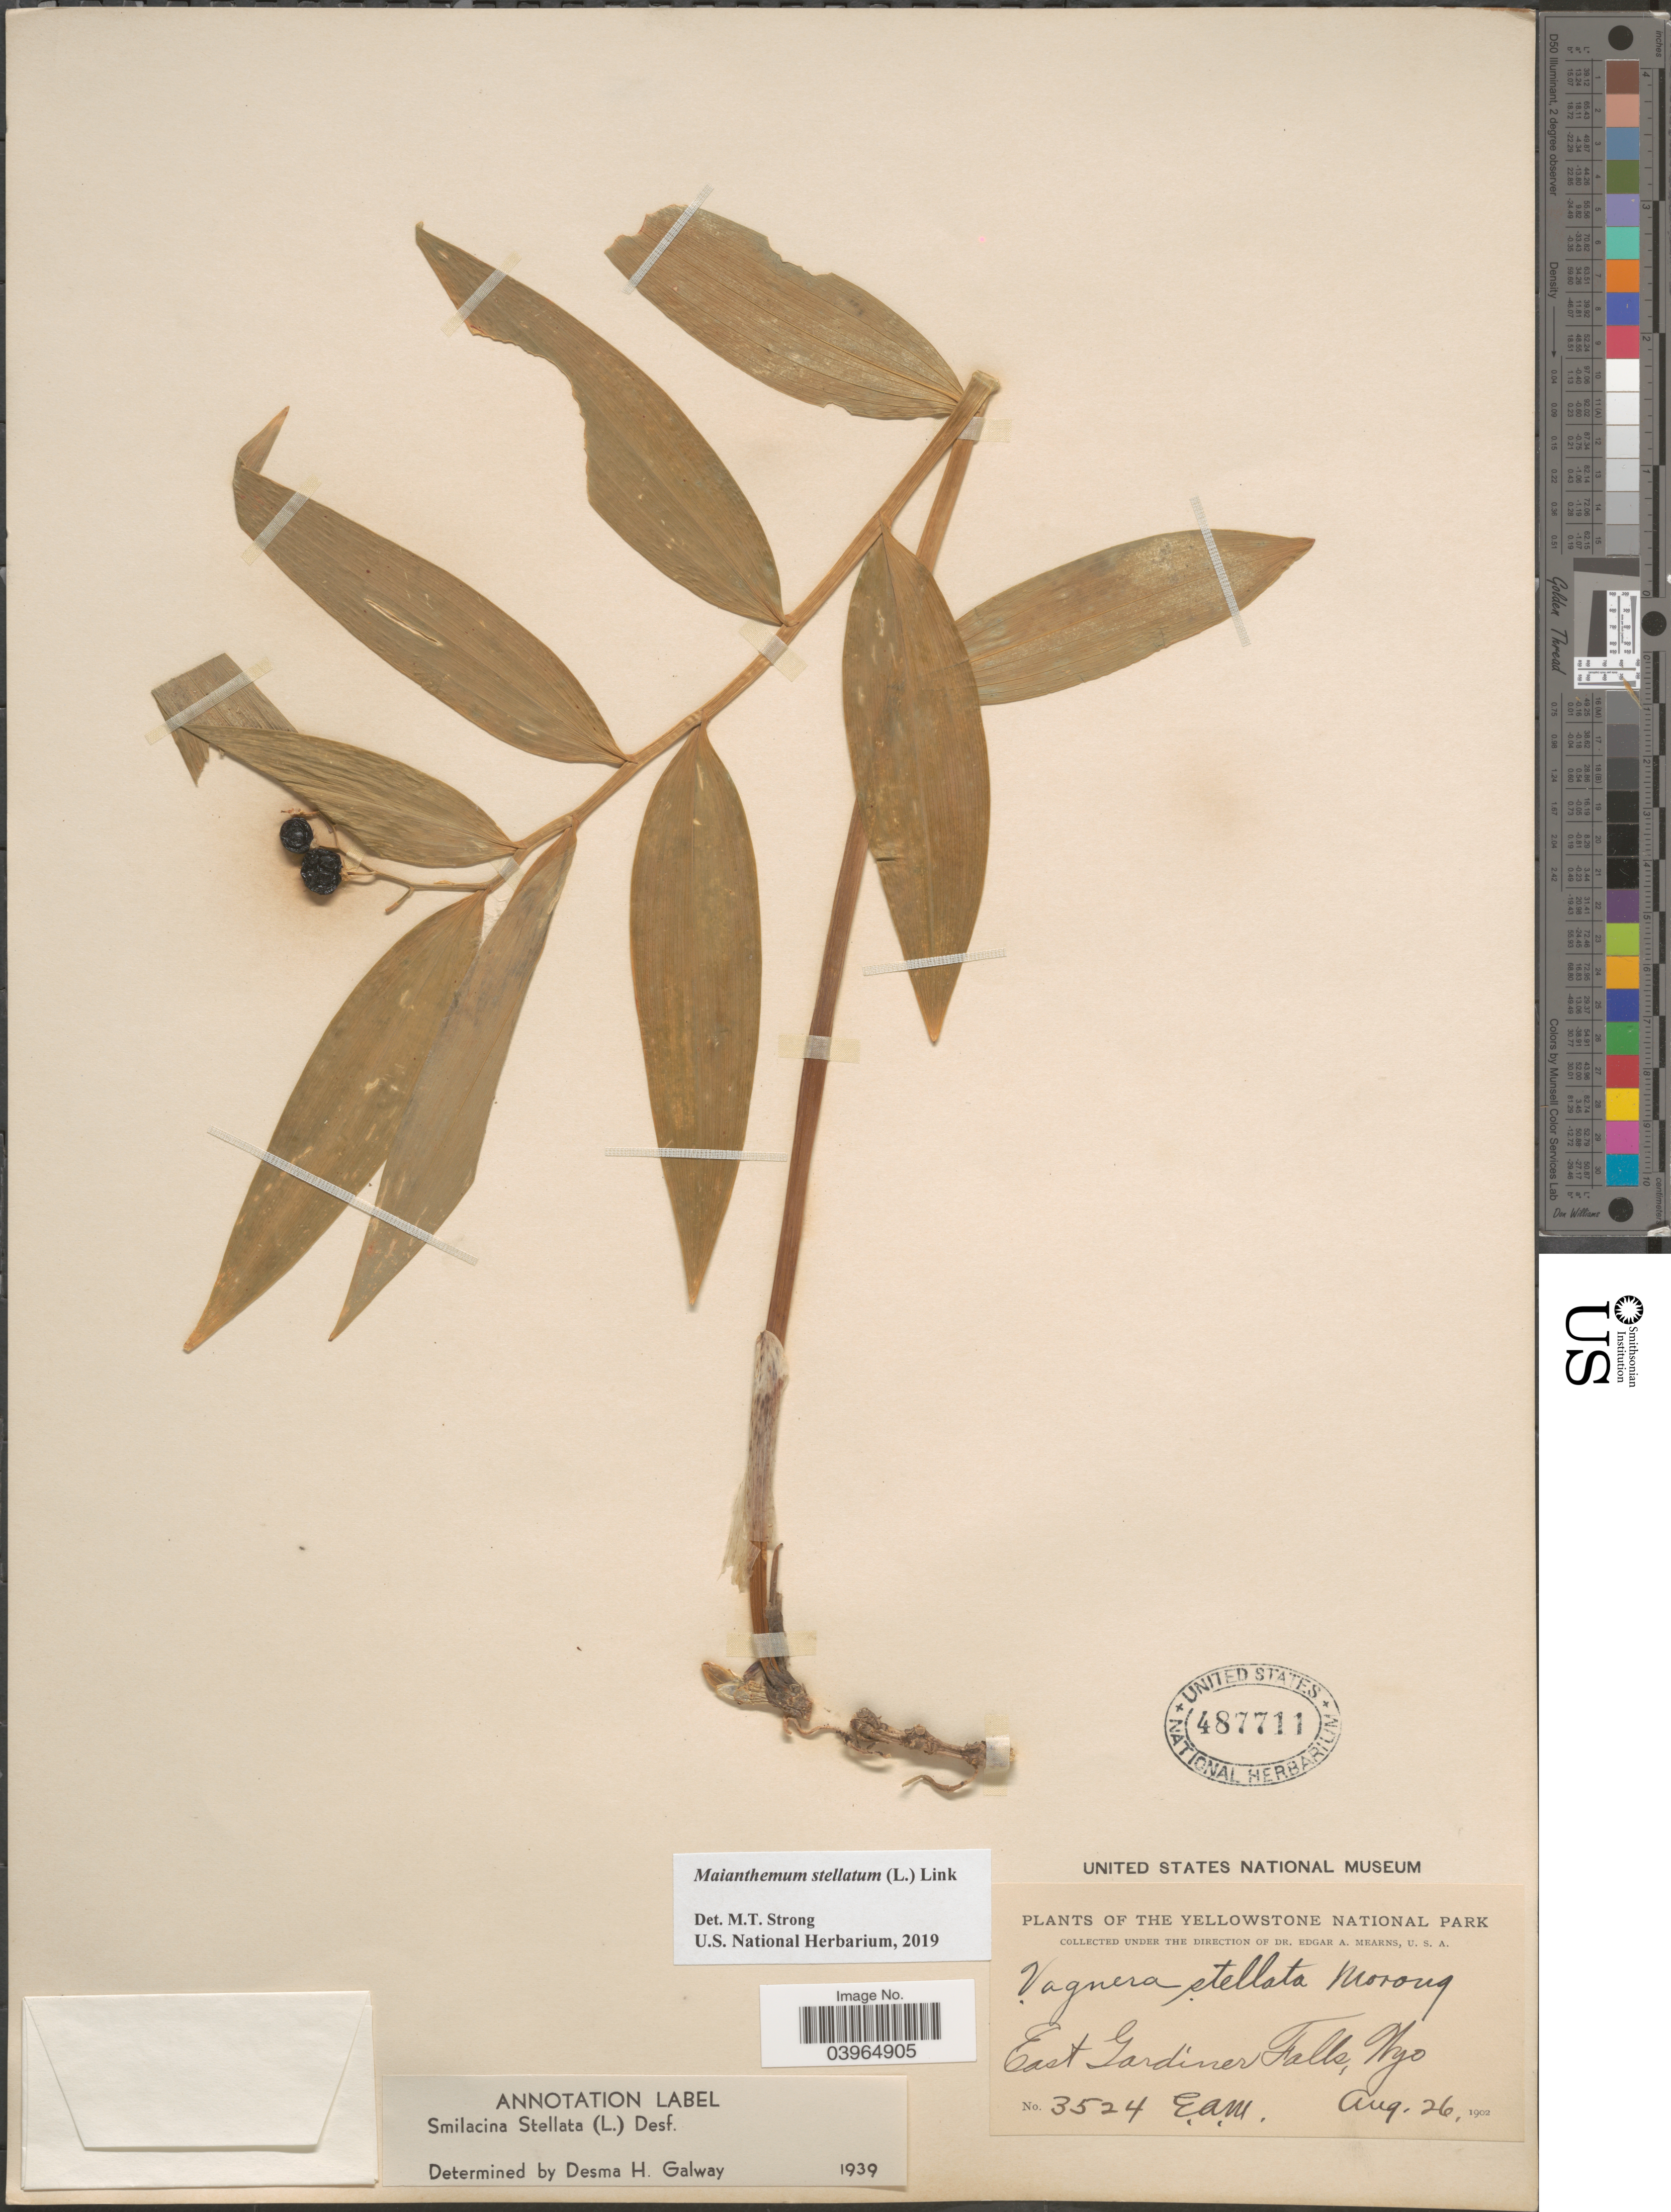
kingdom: Plantae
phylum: Tracheophyta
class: Liliopsida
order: Asparagales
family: Asparagaceae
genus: Maianthemum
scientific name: Maianthemum stellatum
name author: (L.) Link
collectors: E. A. Mearns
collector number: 3524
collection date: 1902-08-26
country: United States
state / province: Wyoming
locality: The Yellowstone National Park. East Gardiner Falls.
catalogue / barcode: US 487711